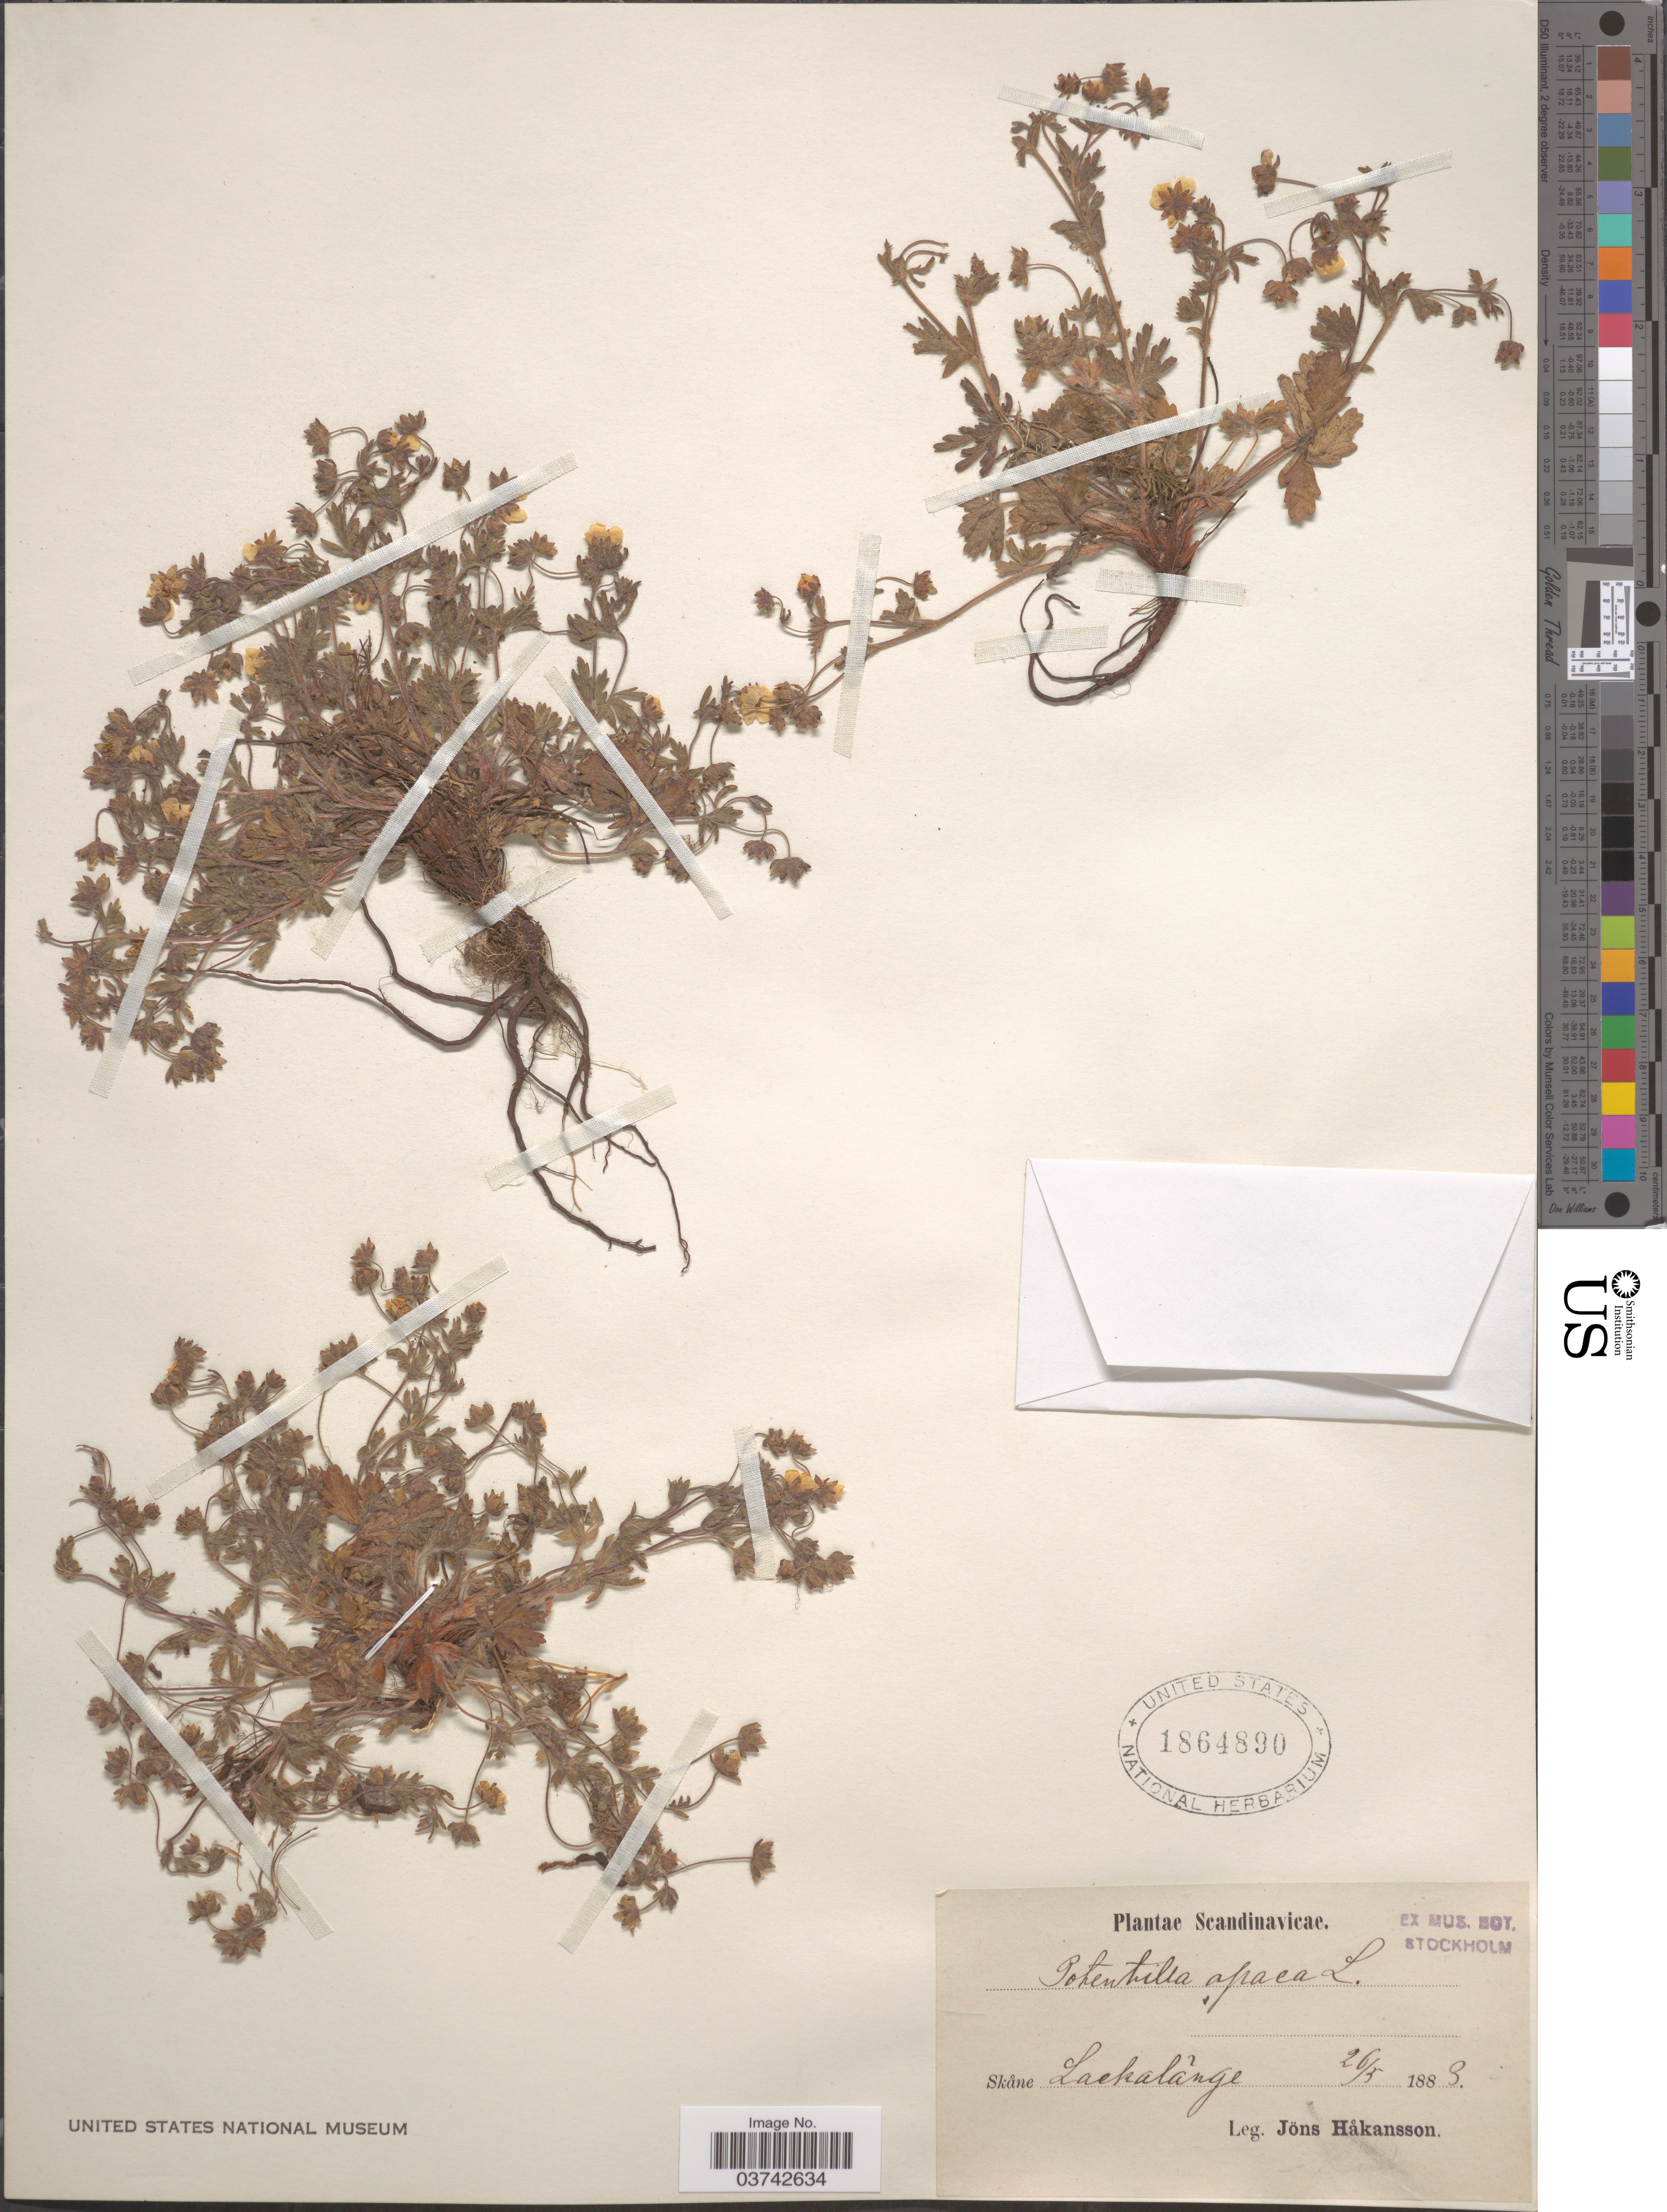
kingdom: Plantae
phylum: Tracheophyta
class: Magnoliopsida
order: Rosales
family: Rosaceae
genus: Potentilla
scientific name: Potentilla opaca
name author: L.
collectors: J. Håkansson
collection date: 1883-05-26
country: Sweden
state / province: Skåne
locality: Laekalãnge.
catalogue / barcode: US 1864890